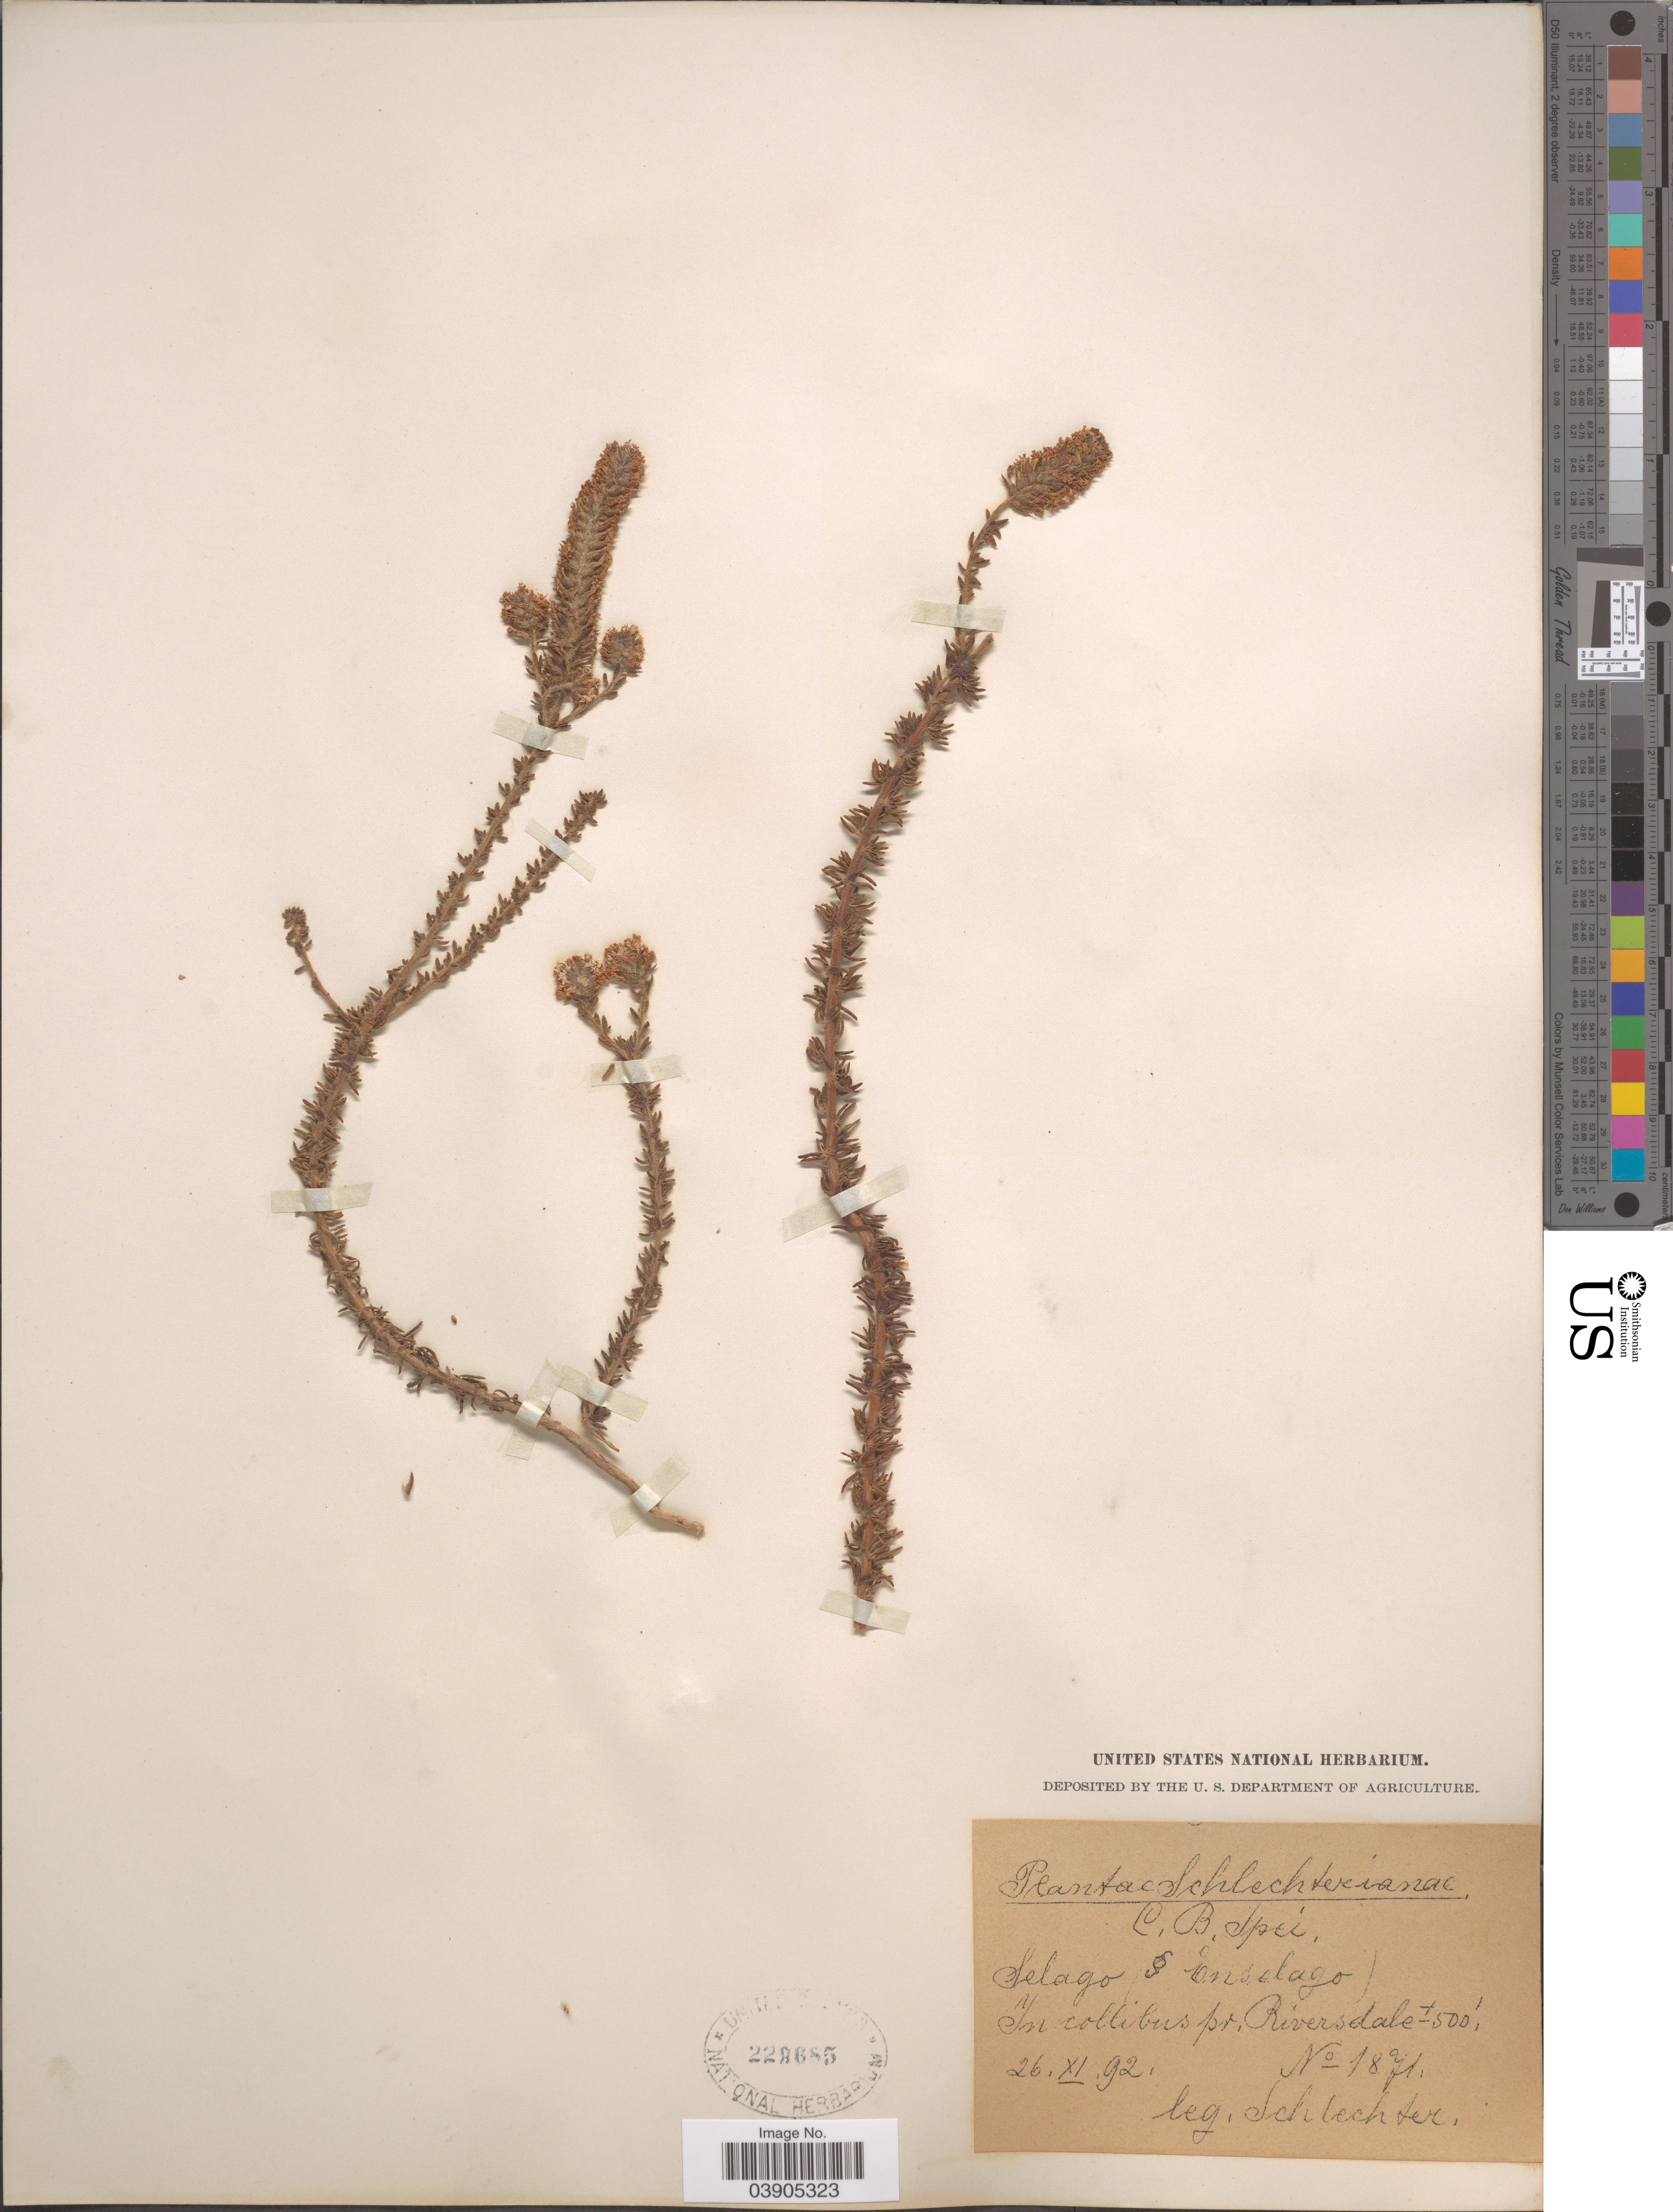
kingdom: Plantae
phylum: Tracheophyta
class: Magnoliopsida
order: Lamiales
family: Scrophulariaceae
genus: Selago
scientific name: Selago sp.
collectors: Schlechter, --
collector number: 1871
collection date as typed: Transcribed d/m/y: 26/11/92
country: South Africa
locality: C.B. Spei. In collibus pr. Riversdale.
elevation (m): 152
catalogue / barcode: US 228685